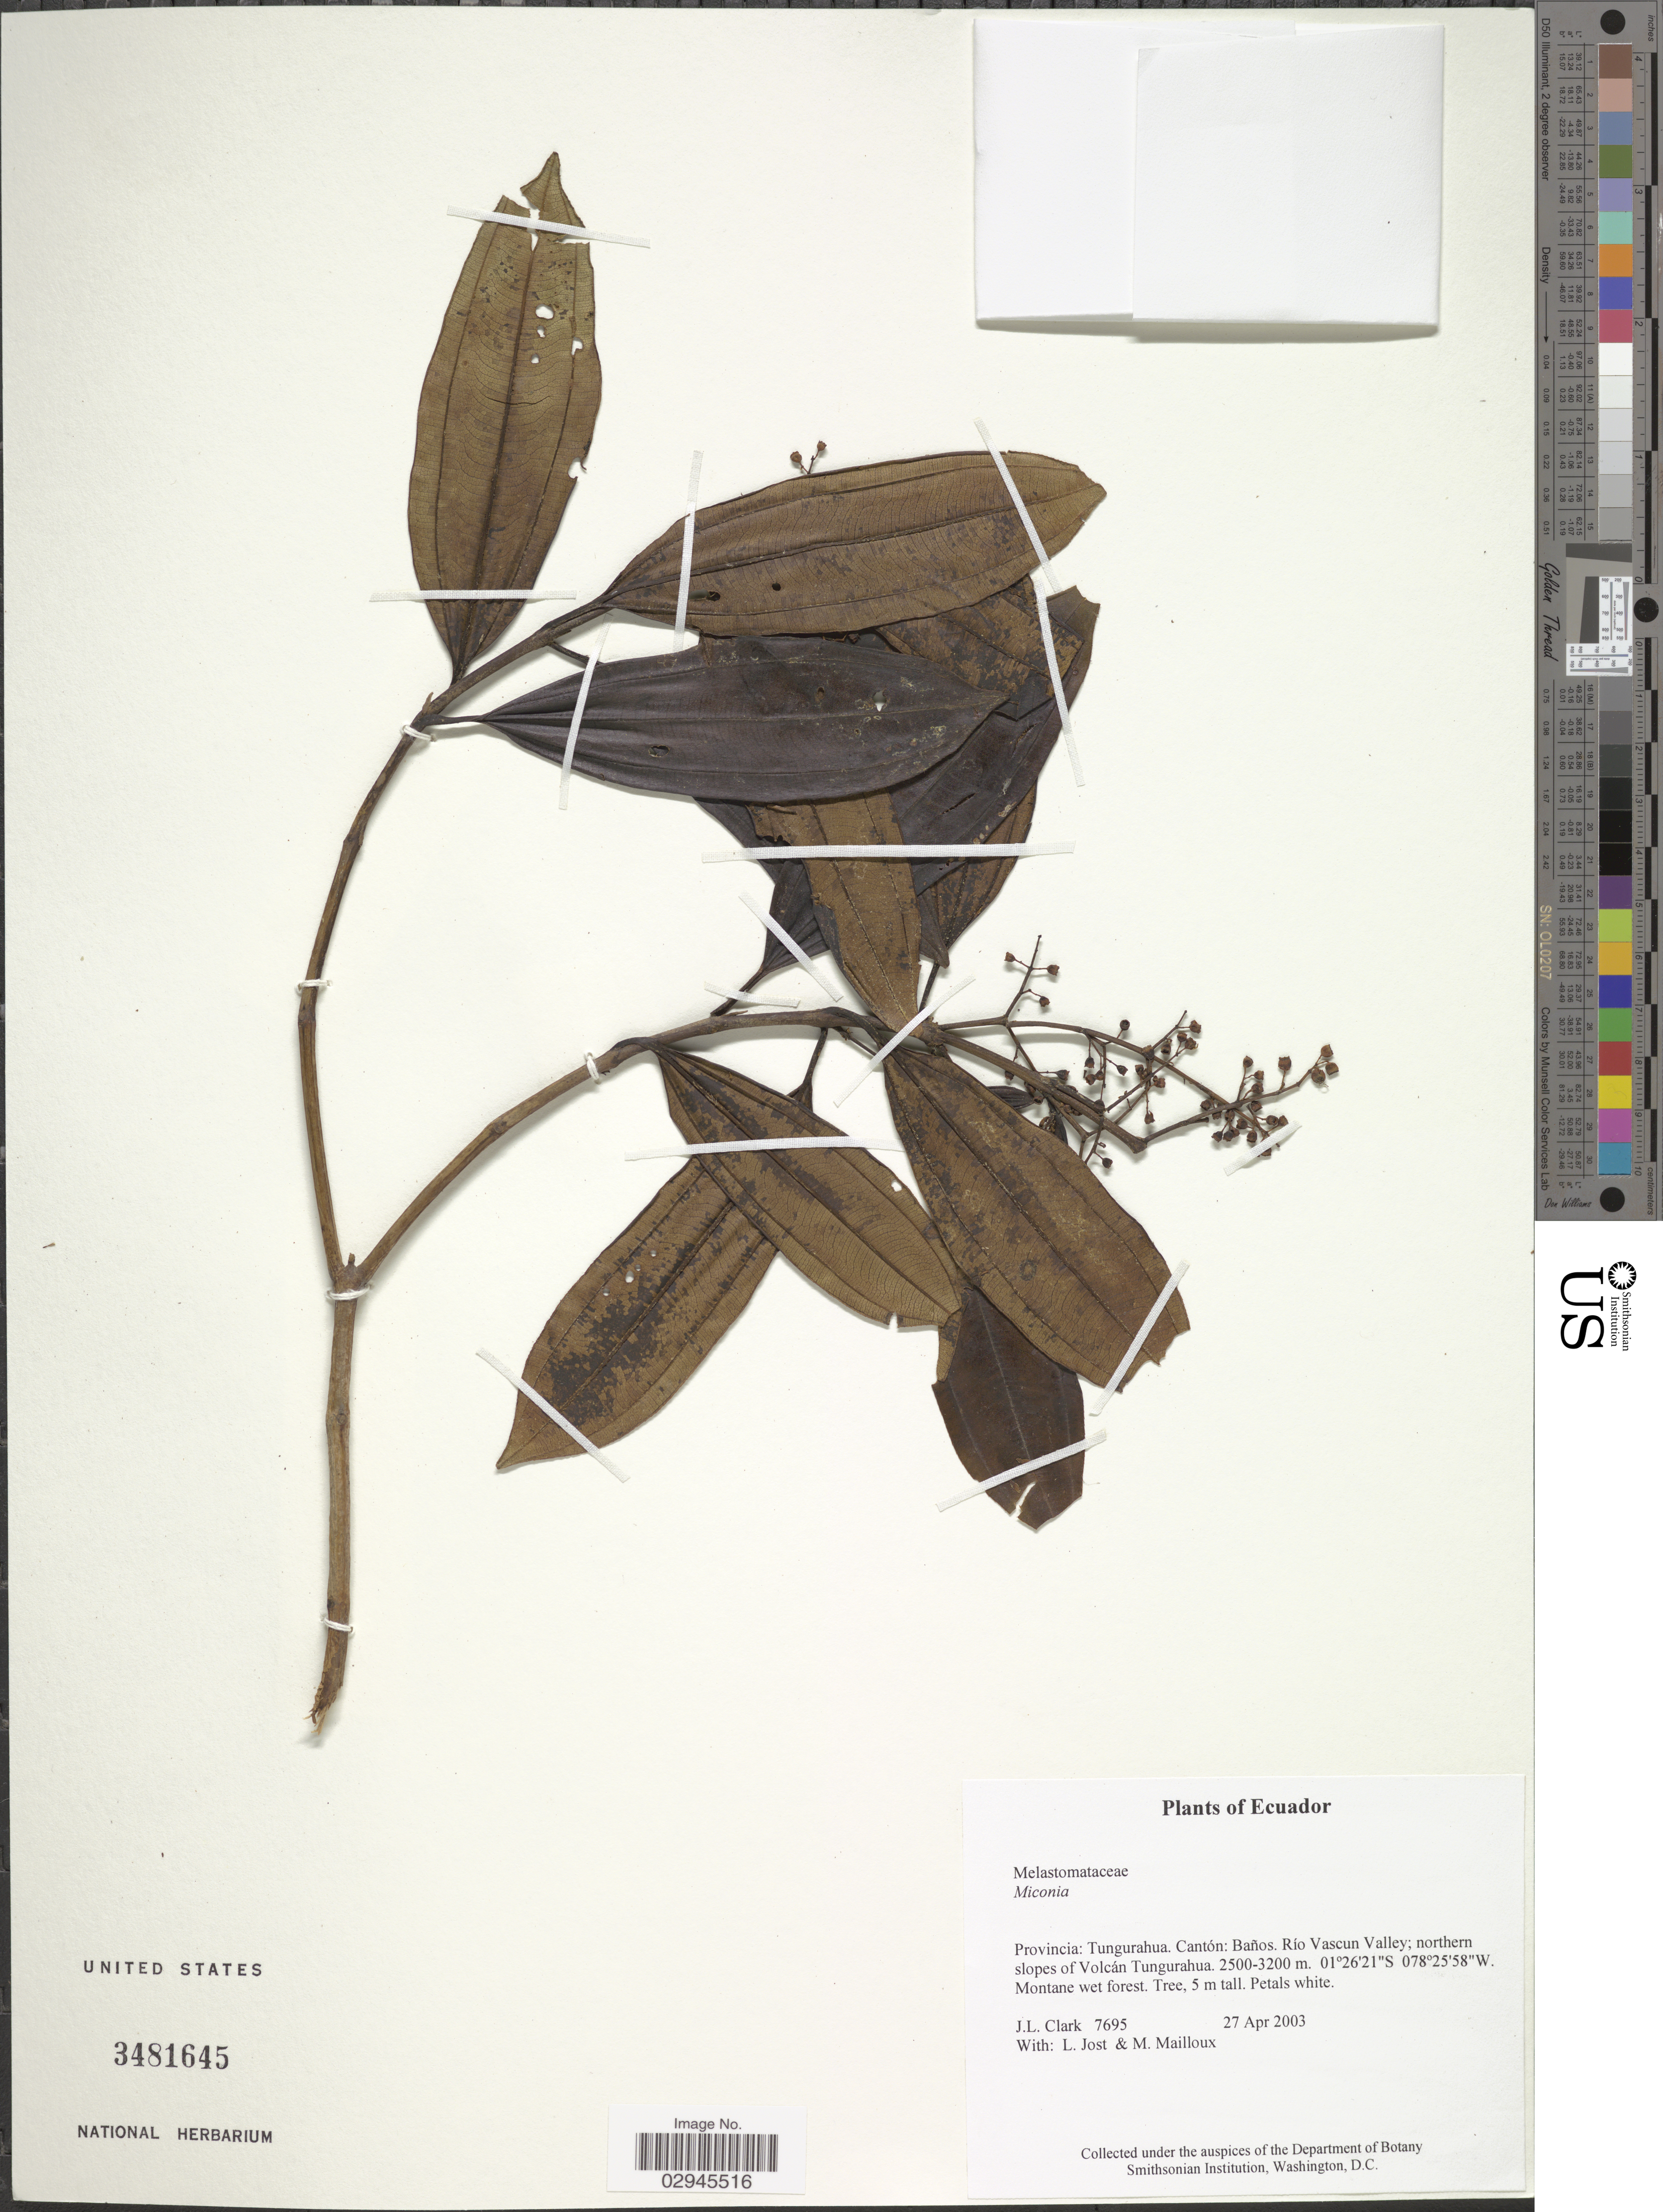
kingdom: Plantae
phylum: Tracheophyta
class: Magnoliopsida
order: Myrtales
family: Melastomataceae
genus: Miconia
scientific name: Miconia sp.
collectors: J. L. Clark, L. Jost & M. Mailloux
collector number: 7695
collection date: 2003-04-27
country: Ecuador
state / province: Tungurahua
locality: Cantón: Baños. Río Vascun Valley; northern slopes of Volcán Tungurahua.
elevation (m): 2500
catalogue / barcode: US 3481645